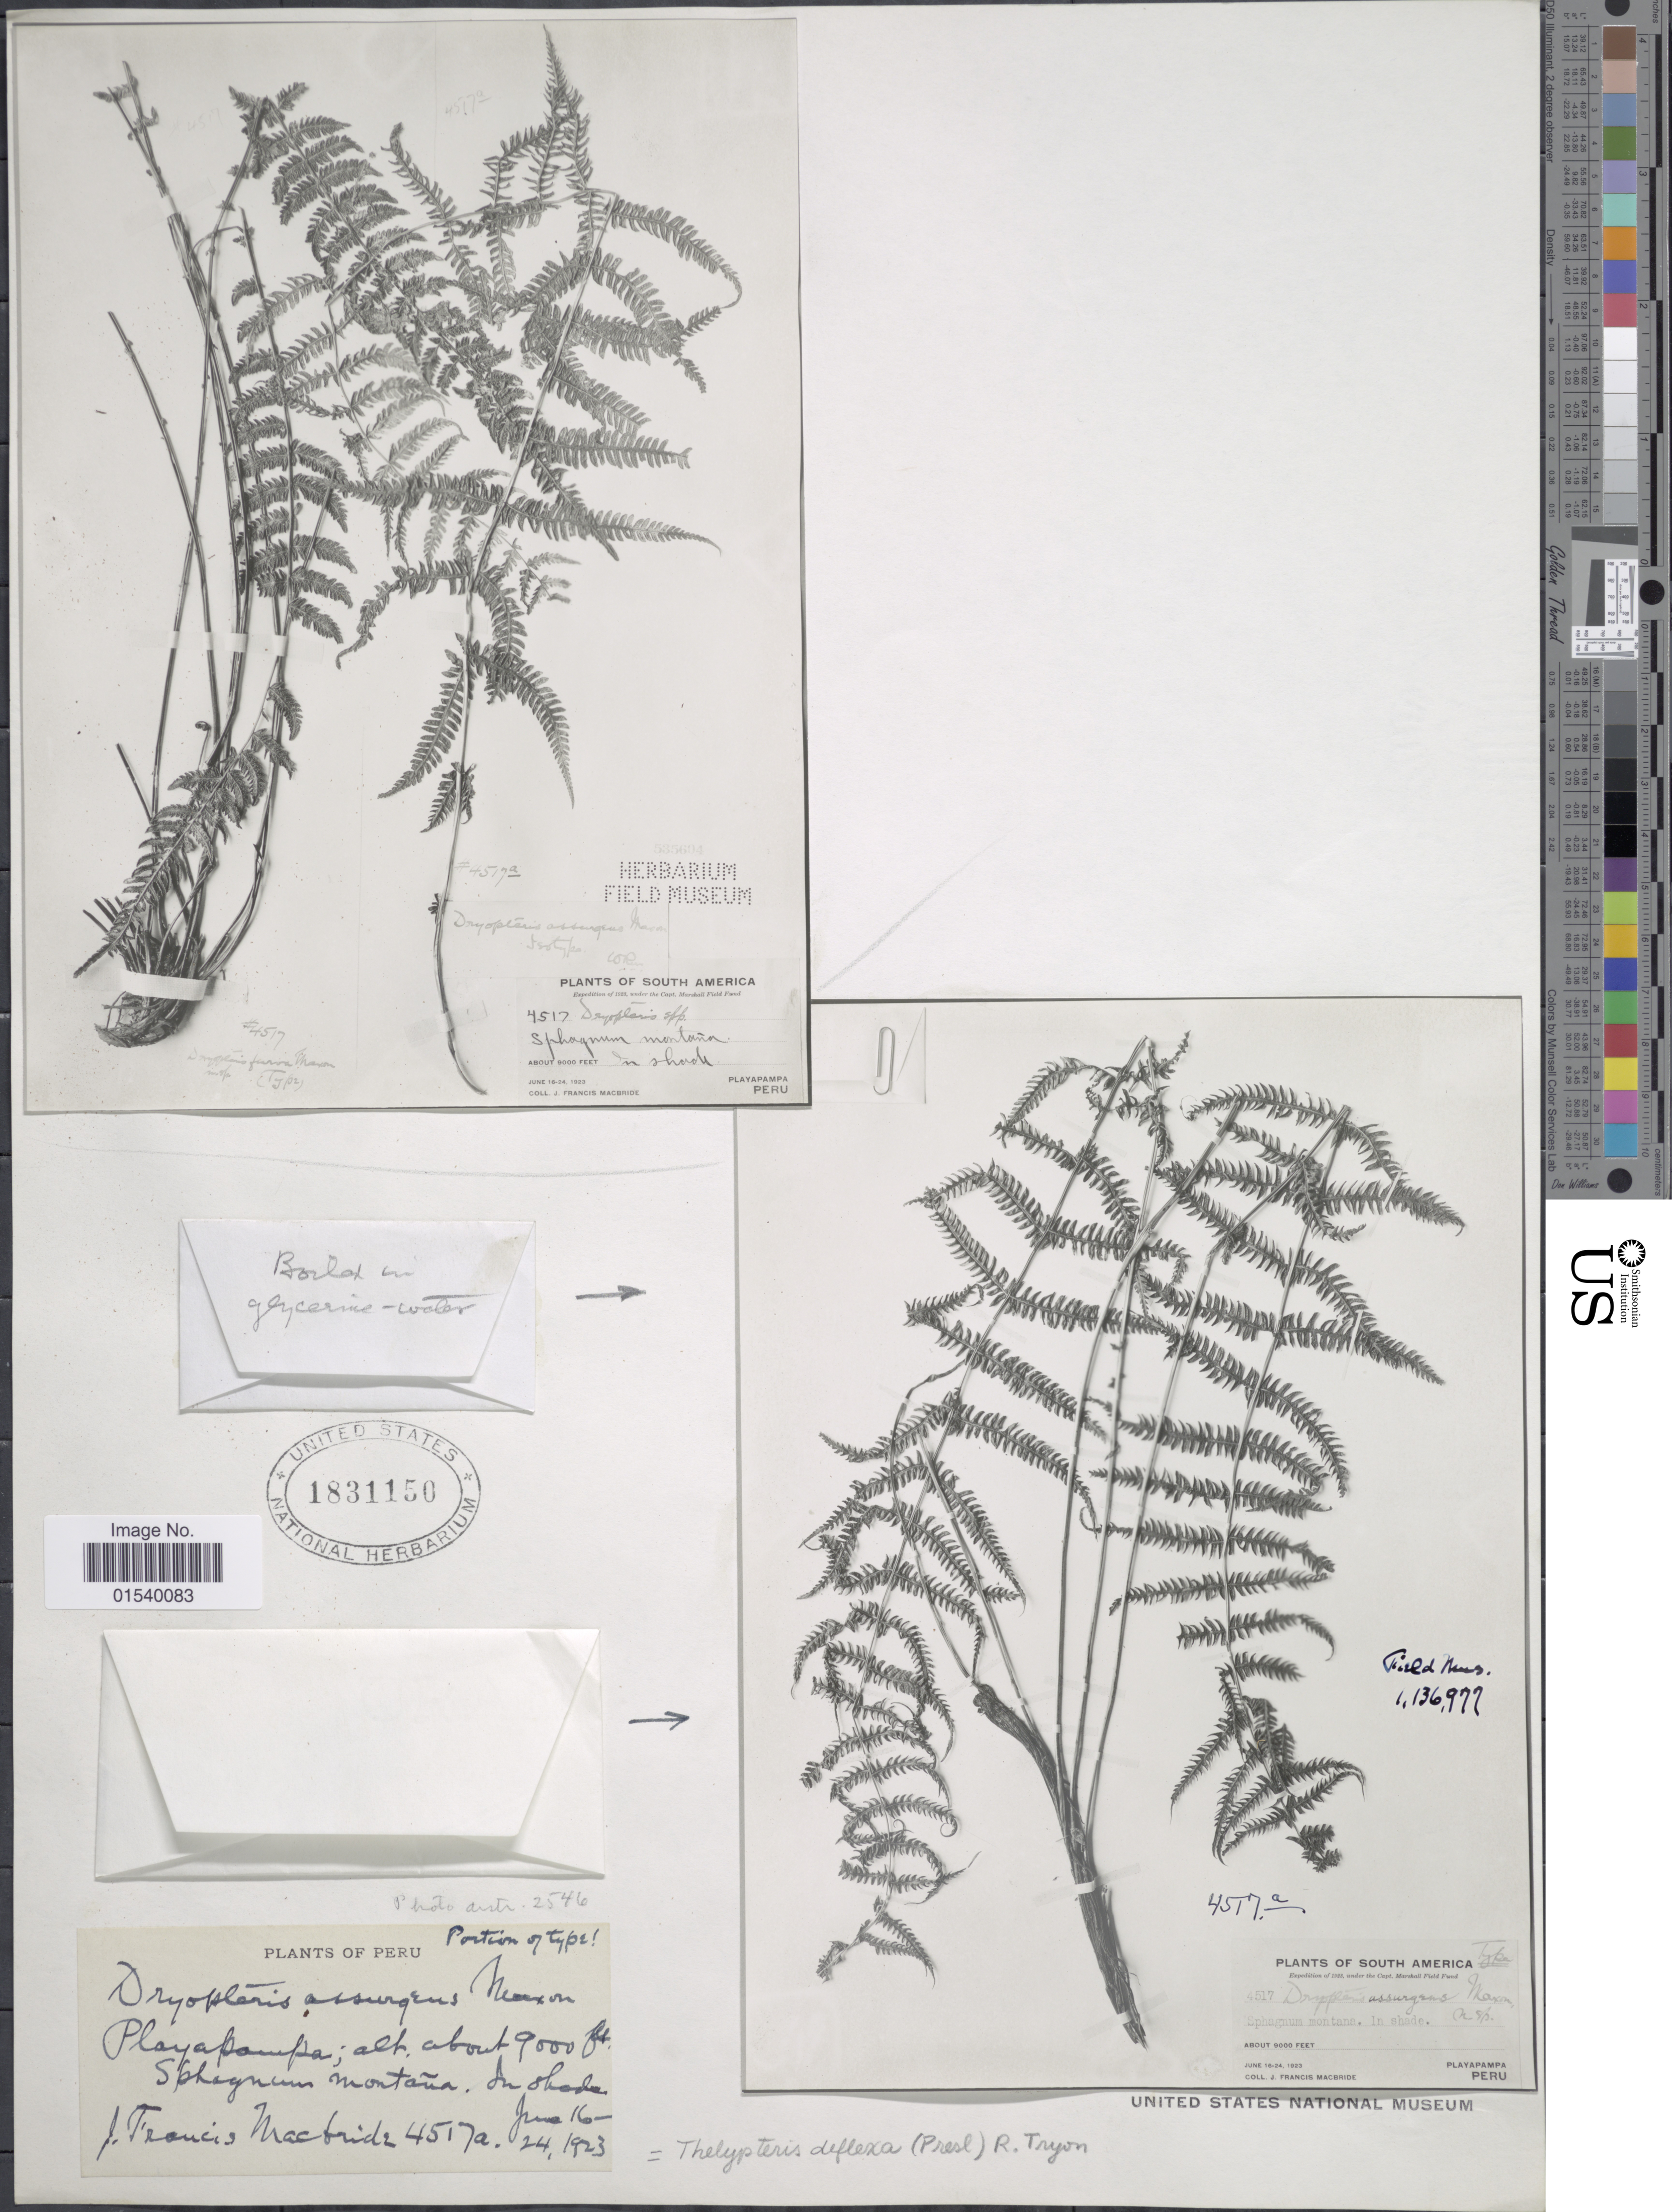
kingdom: Plantae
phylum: Tracheophyta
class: Polypodiopsida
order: Polypodiales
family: Thelypteridaceae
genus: Amauropelta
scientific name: Amauropelta deflexa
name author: (C. Presl) Á. Löve & D. Löve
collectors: J. F. Macbride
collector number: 4517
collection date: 1923-06-16/1923-06-24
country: Peru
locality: Playapampa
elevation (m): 2743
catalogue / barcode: US 1831150